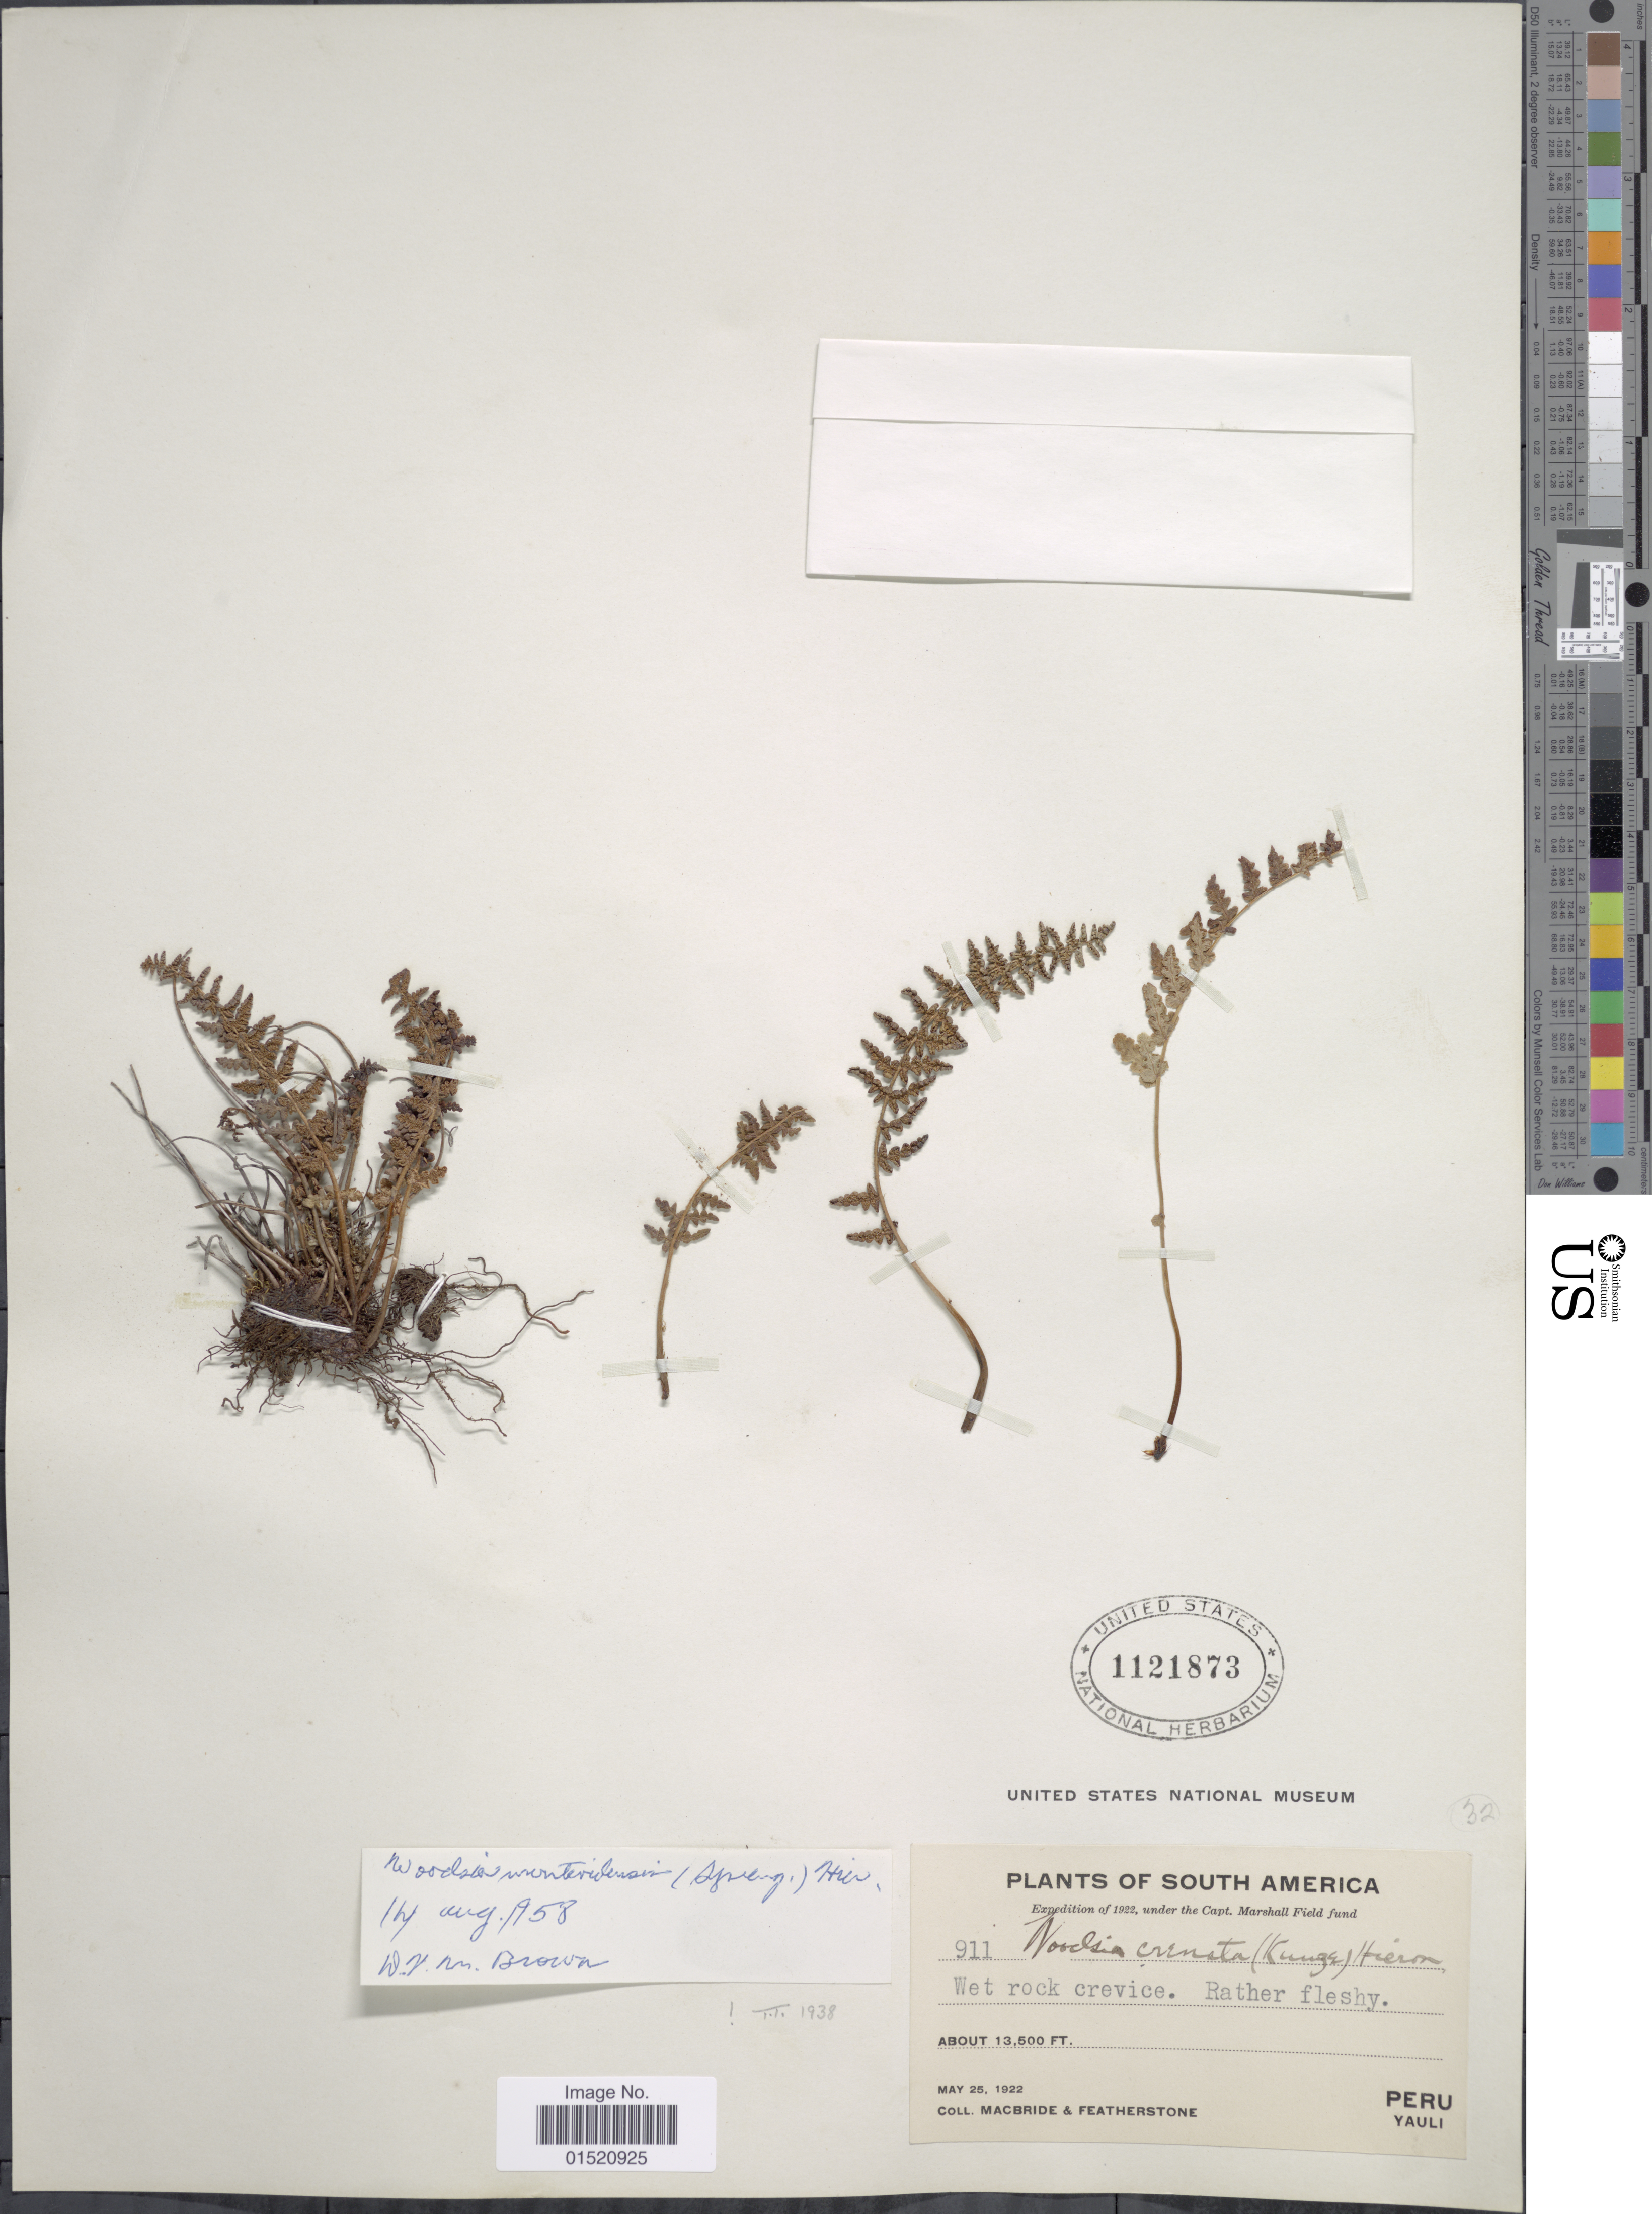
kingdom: Plantae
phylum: Tracheophyta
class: Polypodiopsida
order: Polypodiales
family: Woodsiaceae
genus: Woodsia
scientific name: Woodsia montevidensis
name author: (Spreng.) Hieron.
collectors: Macbride, -- & -. Featherstone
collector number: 911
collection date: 1922-05-25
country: Peru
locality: South America, Yauli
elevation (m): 4115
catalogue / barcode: US 1121873